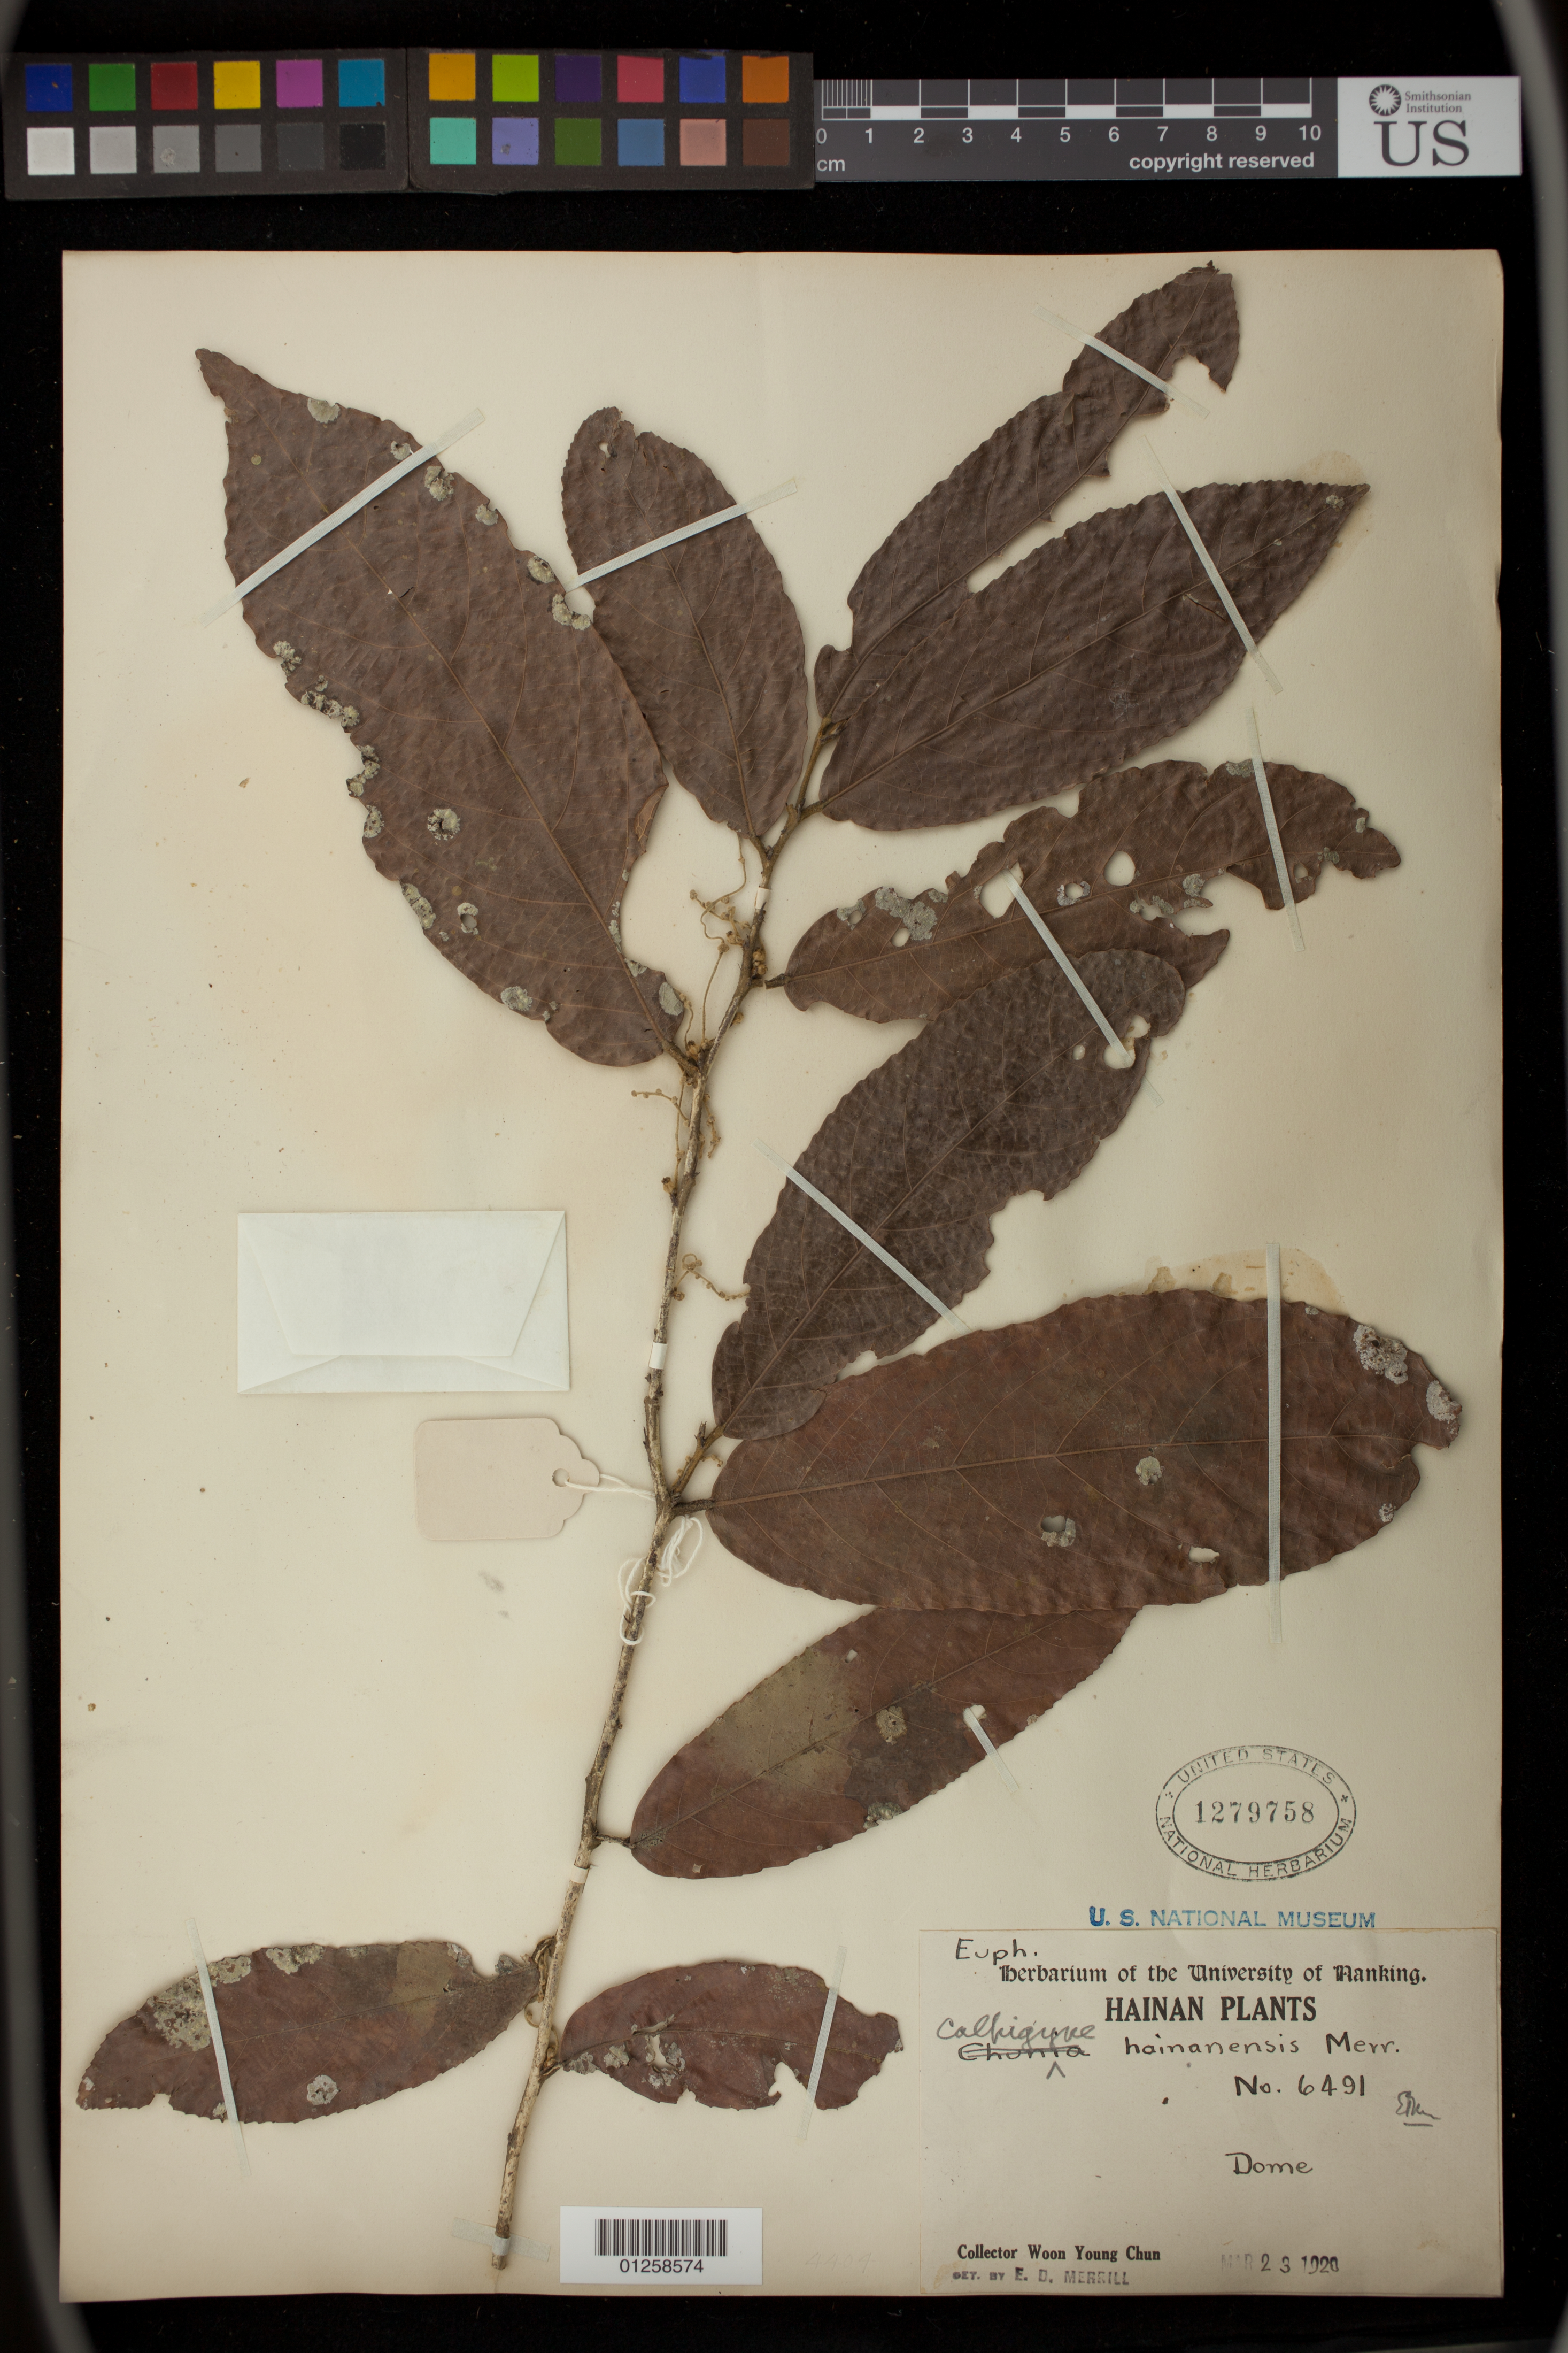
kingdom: Plantae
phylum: Tracheophyta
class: Magnoliopsida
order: Malpighiales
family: Euphorbiaceae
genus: Koilodepas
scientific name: Koilodepas hainanense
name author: (Merr.) Croizat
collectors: W. Y. Chun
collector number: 6491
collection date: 1920-03-23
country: China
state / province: Hainan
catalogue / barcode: US 1279758